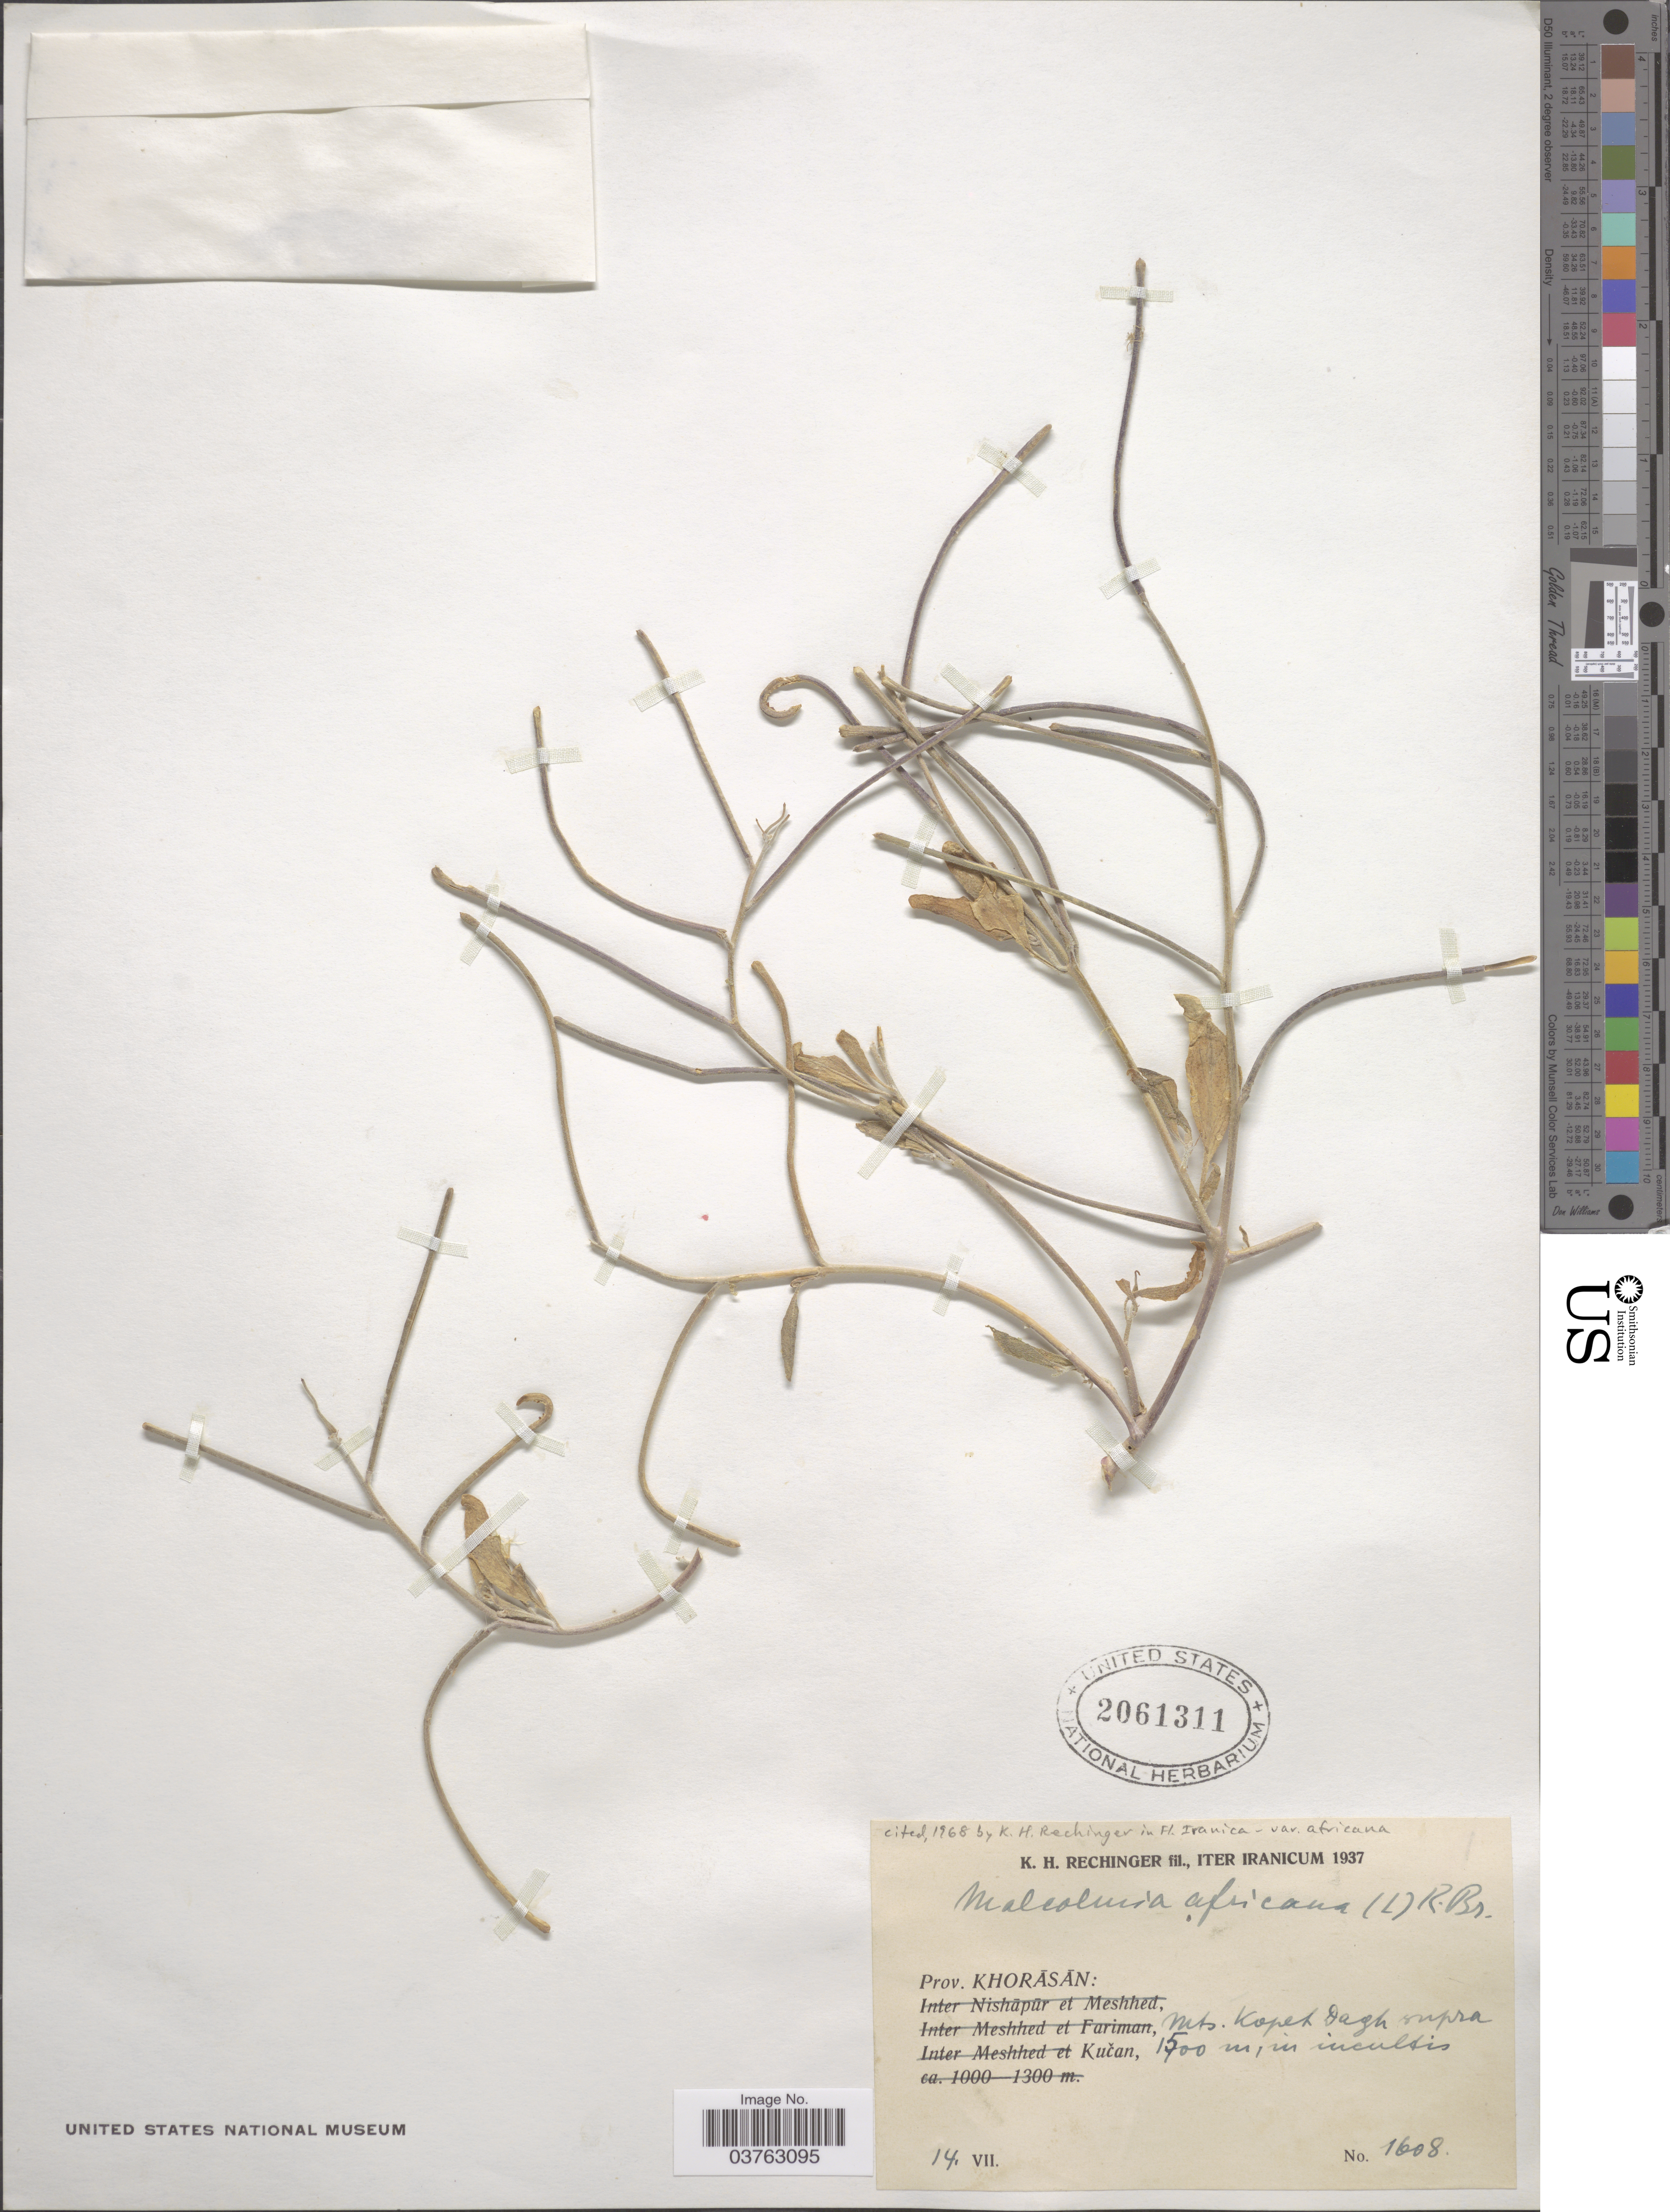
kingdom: Plantae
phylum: Tracheophyta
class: Magnoliopsida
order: Brassicales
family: Brassicaceae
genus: Malcolmia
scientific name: Malcolmia africana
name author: (L.) W.T. Aiton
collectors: K. H. Rechinger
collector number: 1608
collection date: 1937-07-14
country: Iran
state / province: Khorasan [obsolete]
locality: Mts. Kopet Dagh supra, in incultis.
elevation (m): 1500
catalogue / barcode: US 2061311